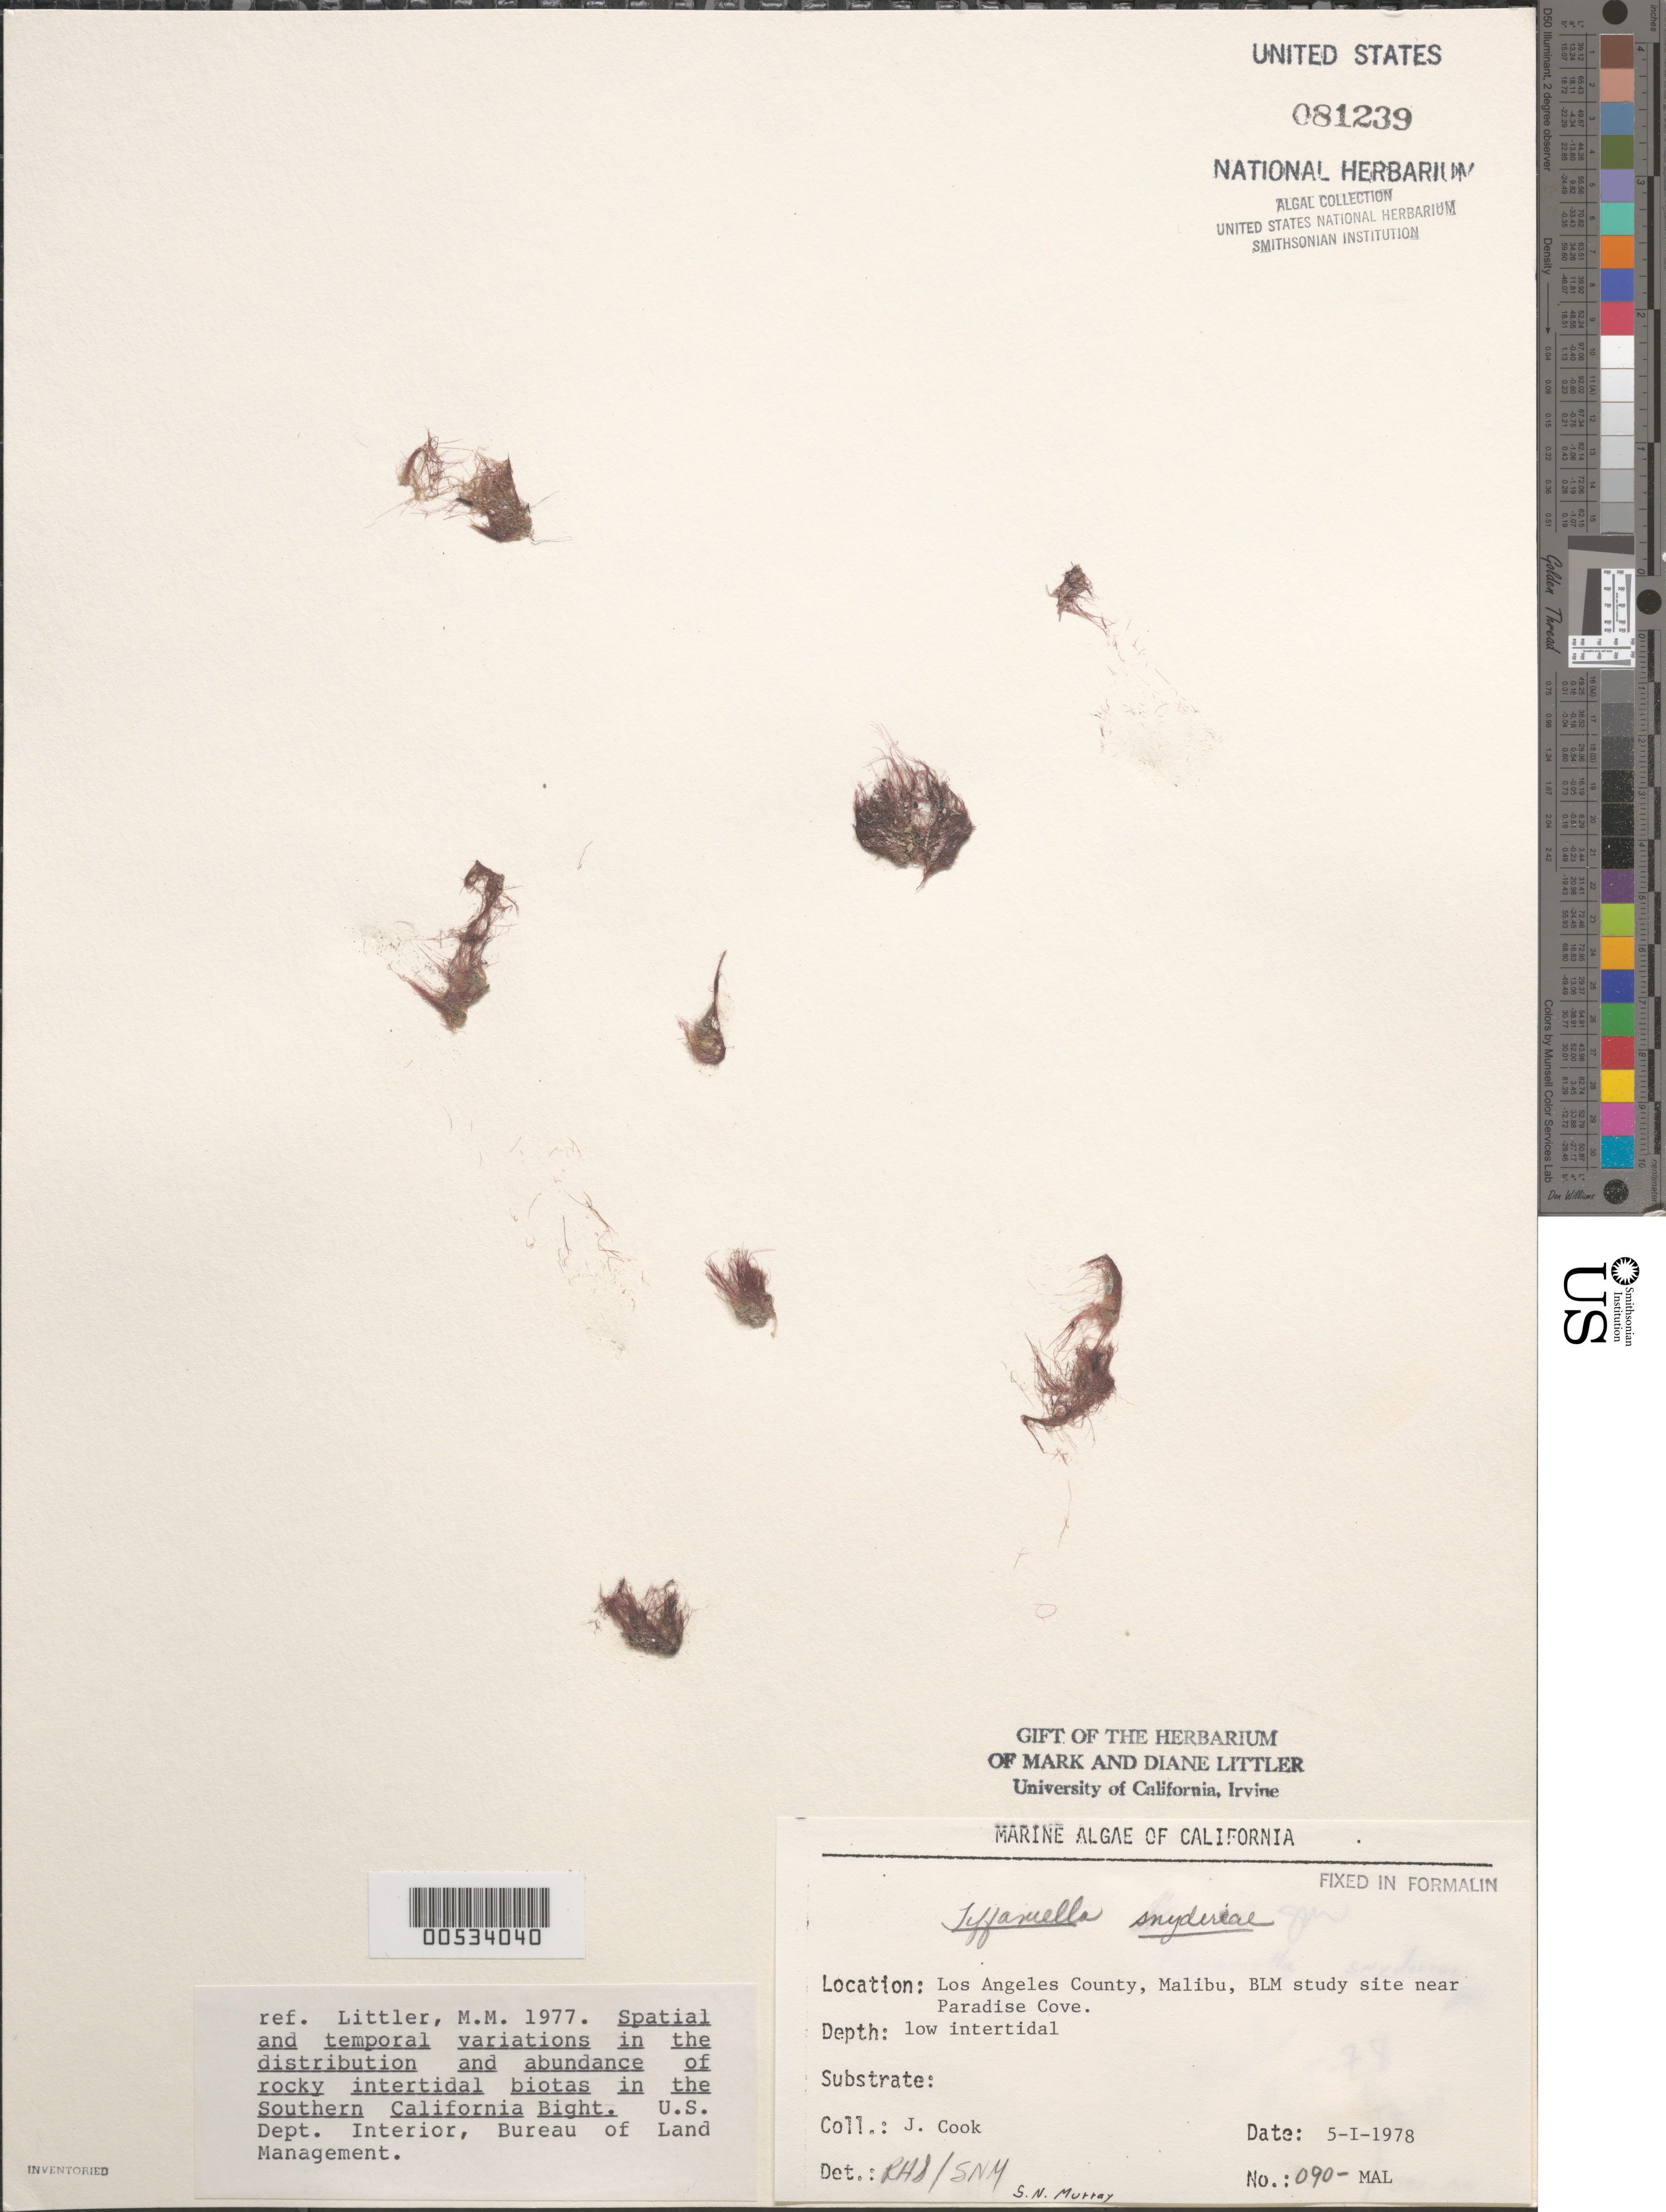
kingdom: Plantae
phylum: Rhodophyta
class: Florideophyceae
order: Ceramiales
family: Wrangeliaceae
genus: Tiffaniella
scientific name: Tiffaniella snyderae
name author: (Farl.) I.A. Abbott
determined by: Sims, Robert H.; Murray, S. N.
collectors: J. Cook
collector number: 090-mal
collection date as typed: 05 Jan 1978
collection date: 1978-01-05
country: United States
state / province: California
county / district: Los Angeles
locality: Malibu, near Paradise Cove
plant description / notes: BLM-SOCALBIGHT Rocky Intertidal Survey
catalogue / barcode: US 81239